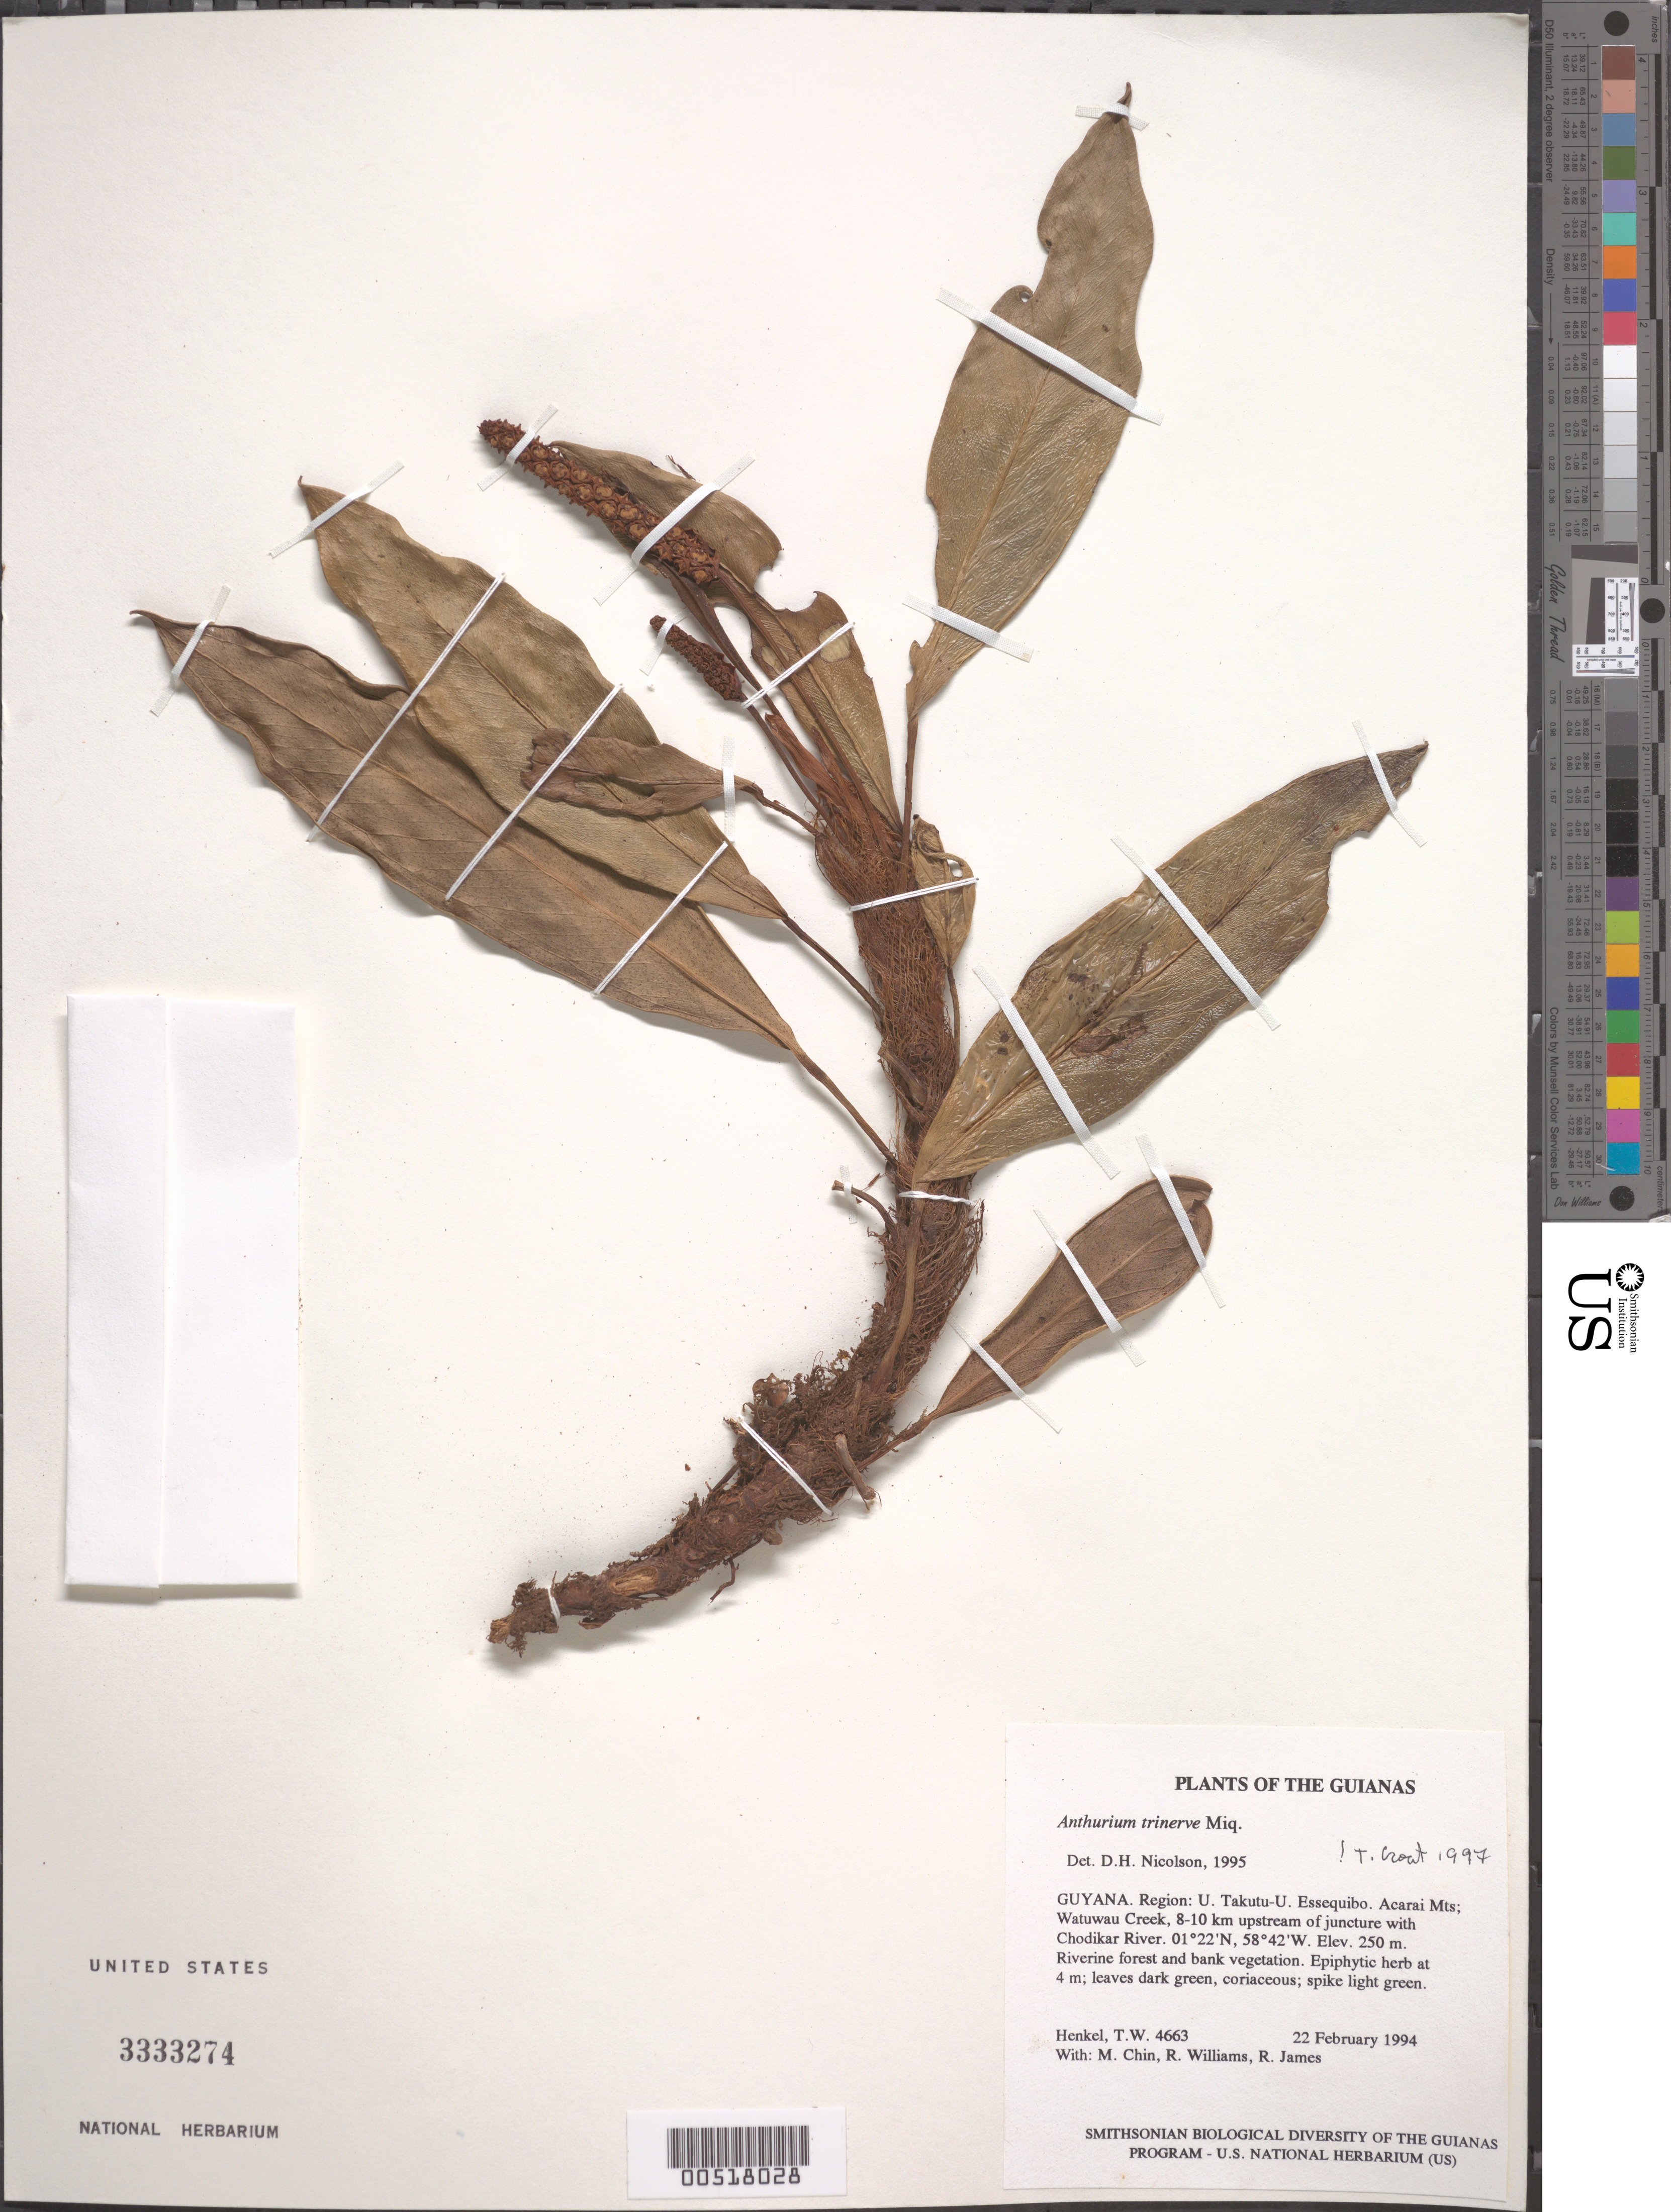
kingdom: Plantae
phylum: Tracheophyta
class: Liliopsida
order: Alismatales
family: Araceae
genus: Anthurium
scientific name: Anthurium trinervium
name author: Miq.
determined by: Nicolson, Dan H.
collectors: T. Henkel, M. Chin, R. Williams & R. James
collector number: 4663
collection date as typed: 22 February 1994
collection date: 1994-02-22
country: Guyana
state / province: U. Takutu-U. Essequibo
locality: Acarai Mts; Watuwau Creek, 8-10 km upstream of juncture with Chodikar River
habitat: Riverine forest and bank vegetation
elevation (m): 250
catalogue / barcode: US 3333274